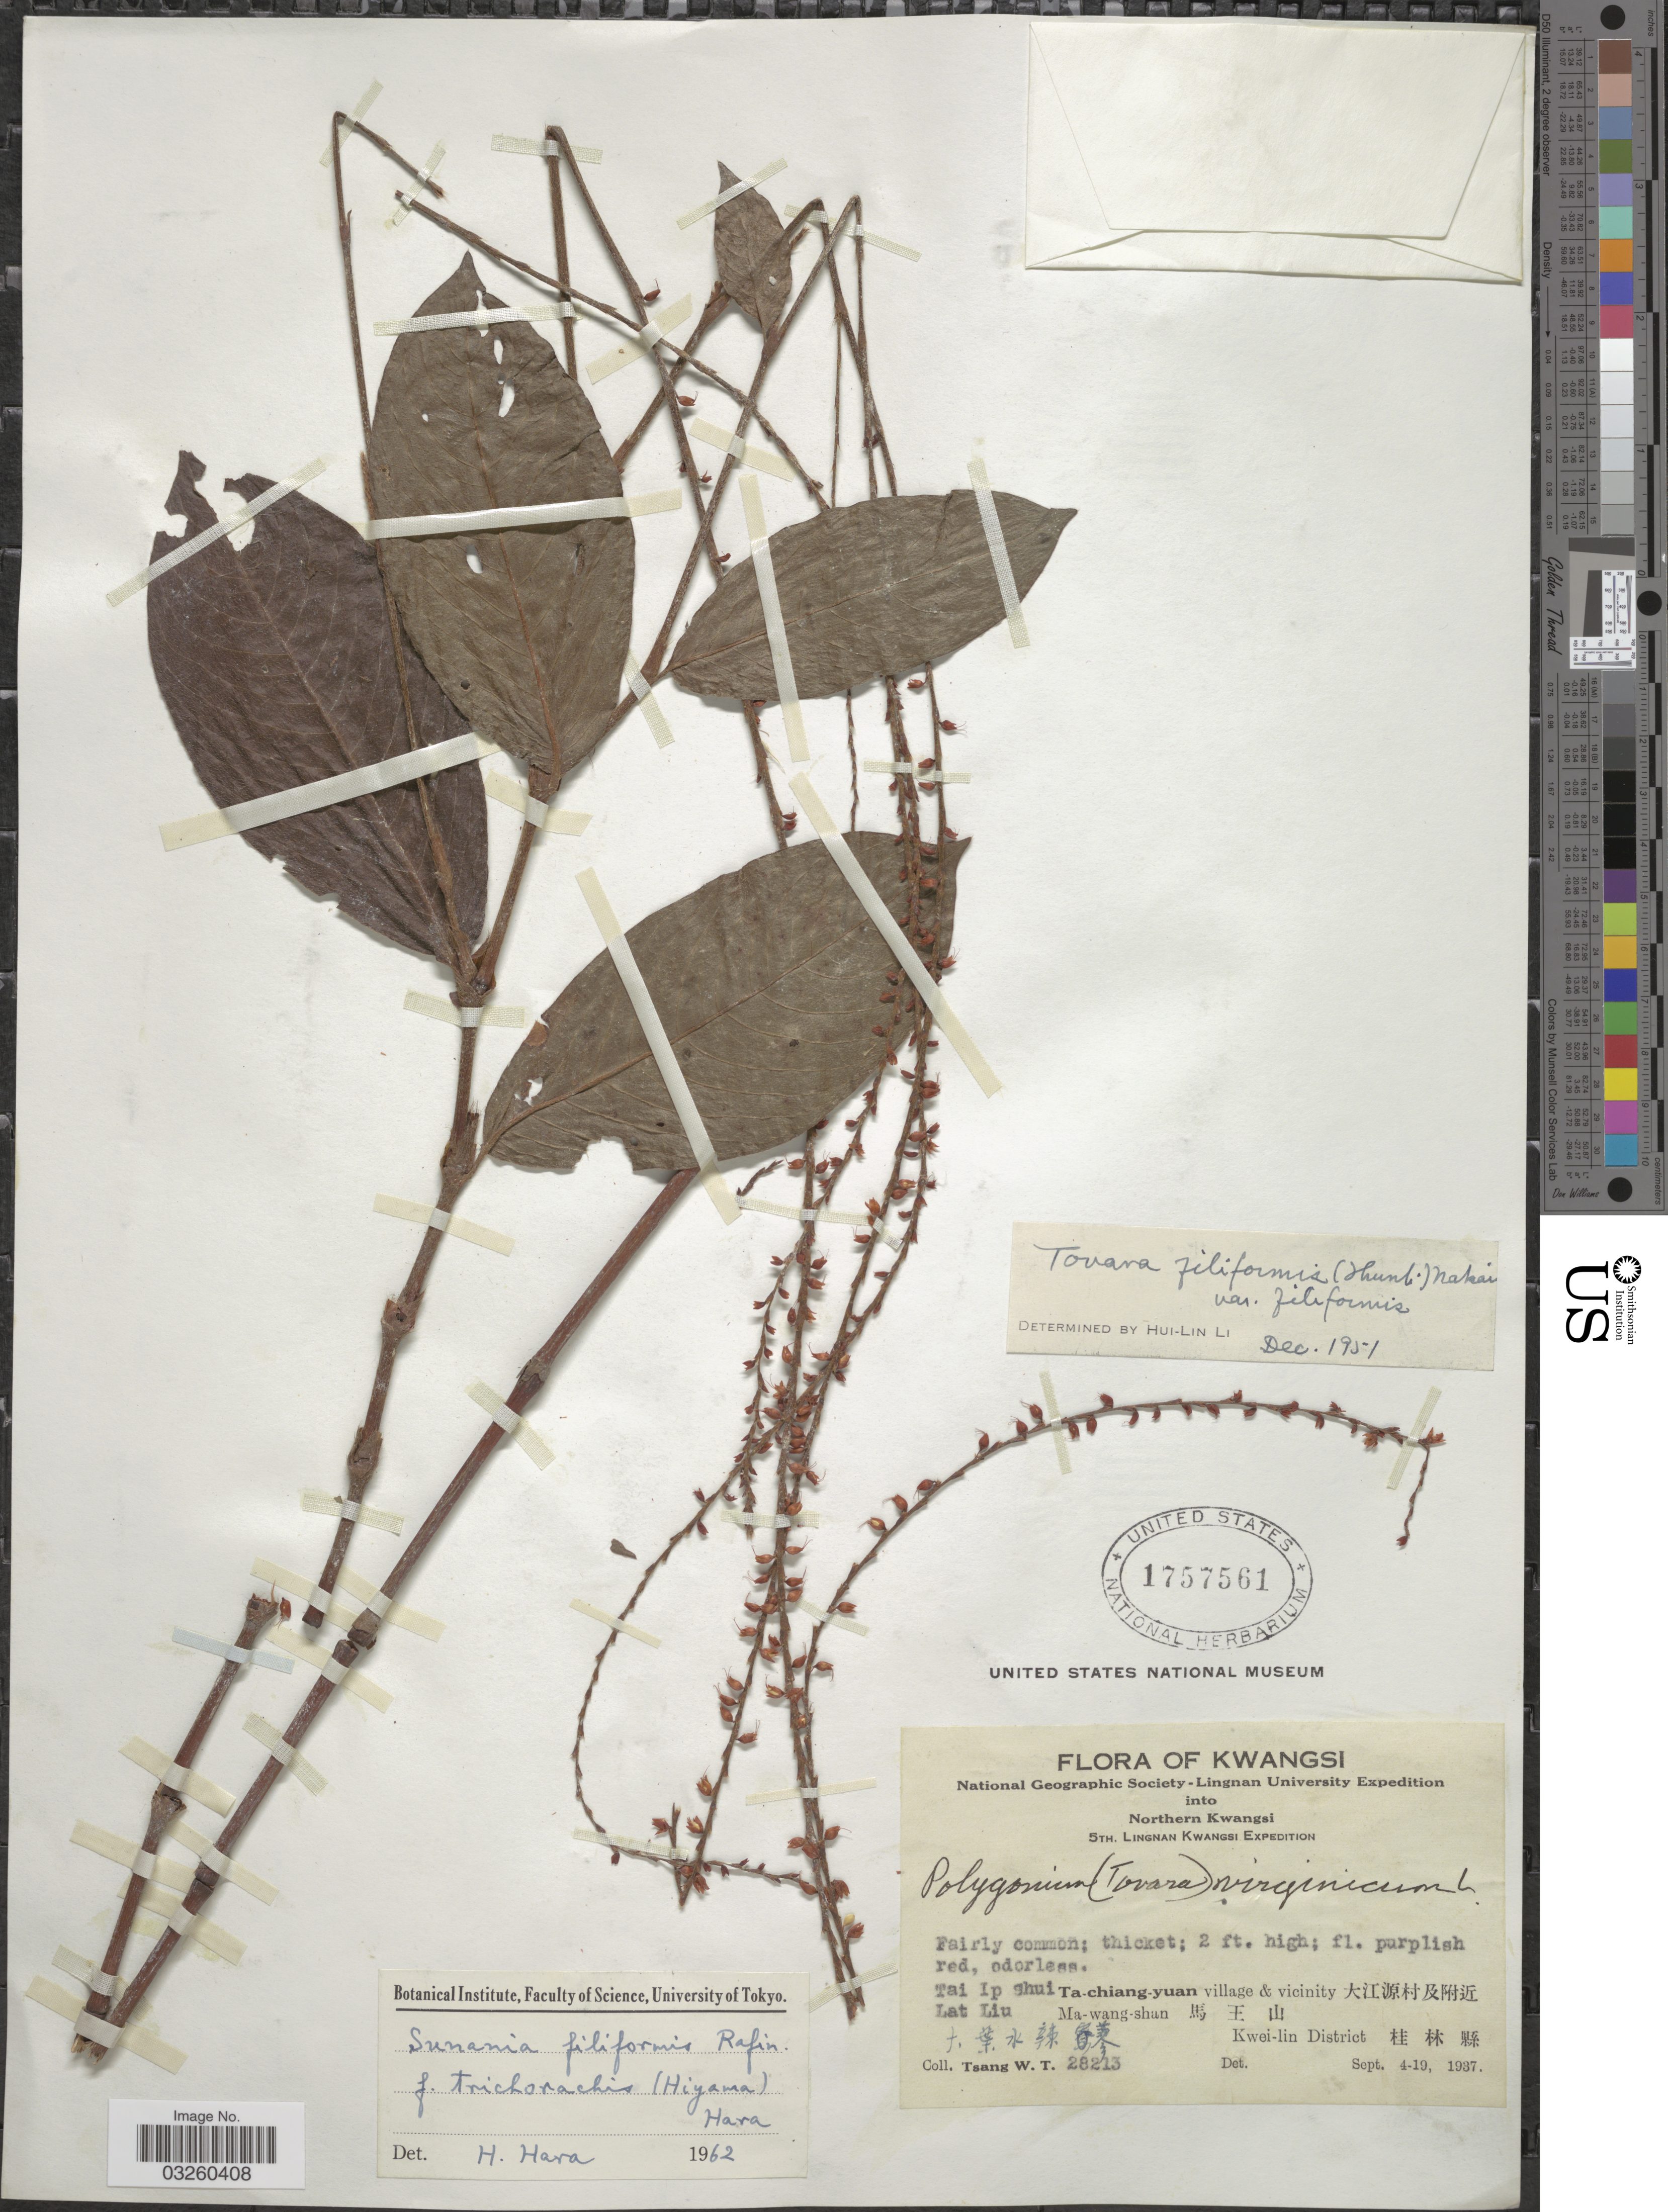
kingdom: Plantae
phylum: Tracheophyta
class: Magnoliopsida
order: Caryophyllales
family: Polygonaceae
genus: Persicaria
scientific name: Persicaria filiformis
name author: (Thunb.) Nakai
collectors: W. T. Tsang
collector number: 28213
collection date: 1937-09-04/1937-09-19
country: China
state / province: Guangxi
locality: Kwangsi. Northern Kwangsi. Tai Ip Shui Lat Liu. Ta-chiang-yuan village & vicinity X. Ma-wang-shan. X. Kwei-lin District. X.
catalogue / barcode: US 1757561